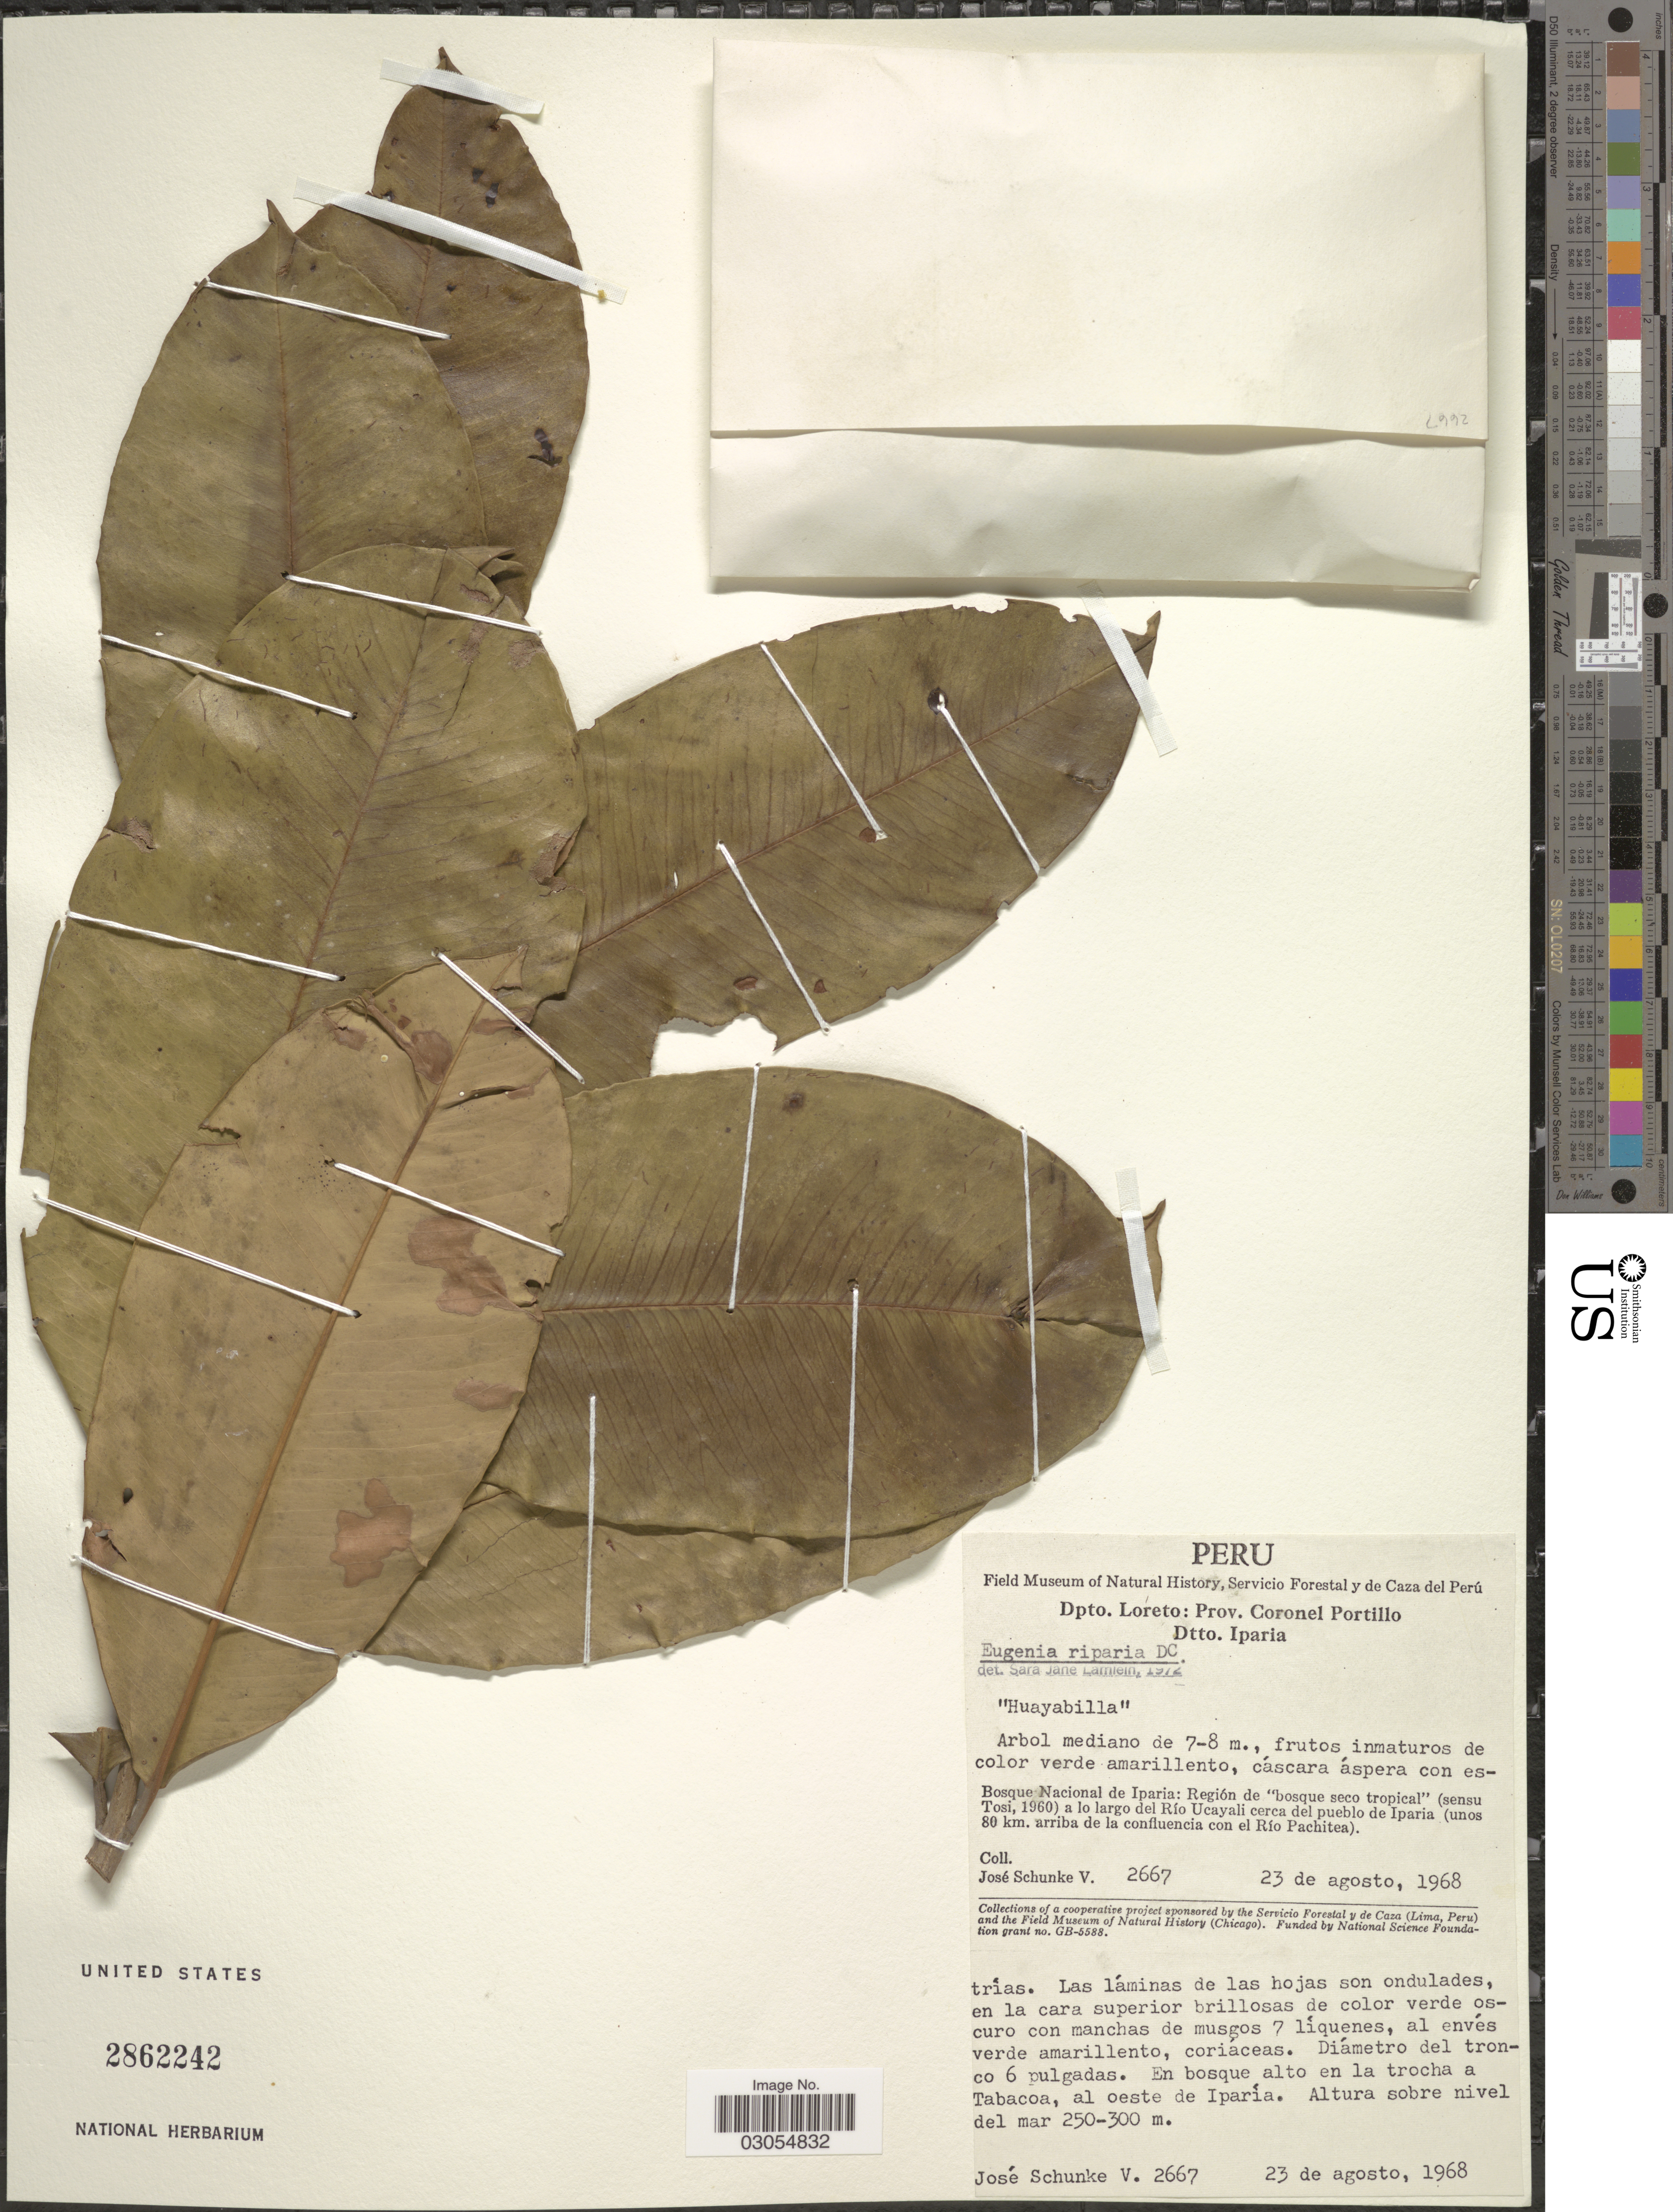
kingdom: Plantae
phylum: Tracheophyta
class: Magnoliopsida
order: Myrtales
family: Myrtaceae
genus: Eugenia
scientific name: Eugenia muricata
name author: DC.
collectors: J. Schunke Vigo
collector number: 2667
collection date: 1968-08-23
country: Peru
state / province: Loreto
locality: Dpto. Loreto: Prov. Coronel Portillo. Dtto. Iparia. Bosque Nacional de Iparia: Región de "bosque seco tropical" a lo largo del Río Ucayali cerca del pueblo de Iparia (unos 80 km. arriba de la confluencia con el Río Pachitea). En bosque alto en la trocha a Tabacoa, al oeste de Iparía.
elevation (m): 250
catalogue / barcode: US 2862242